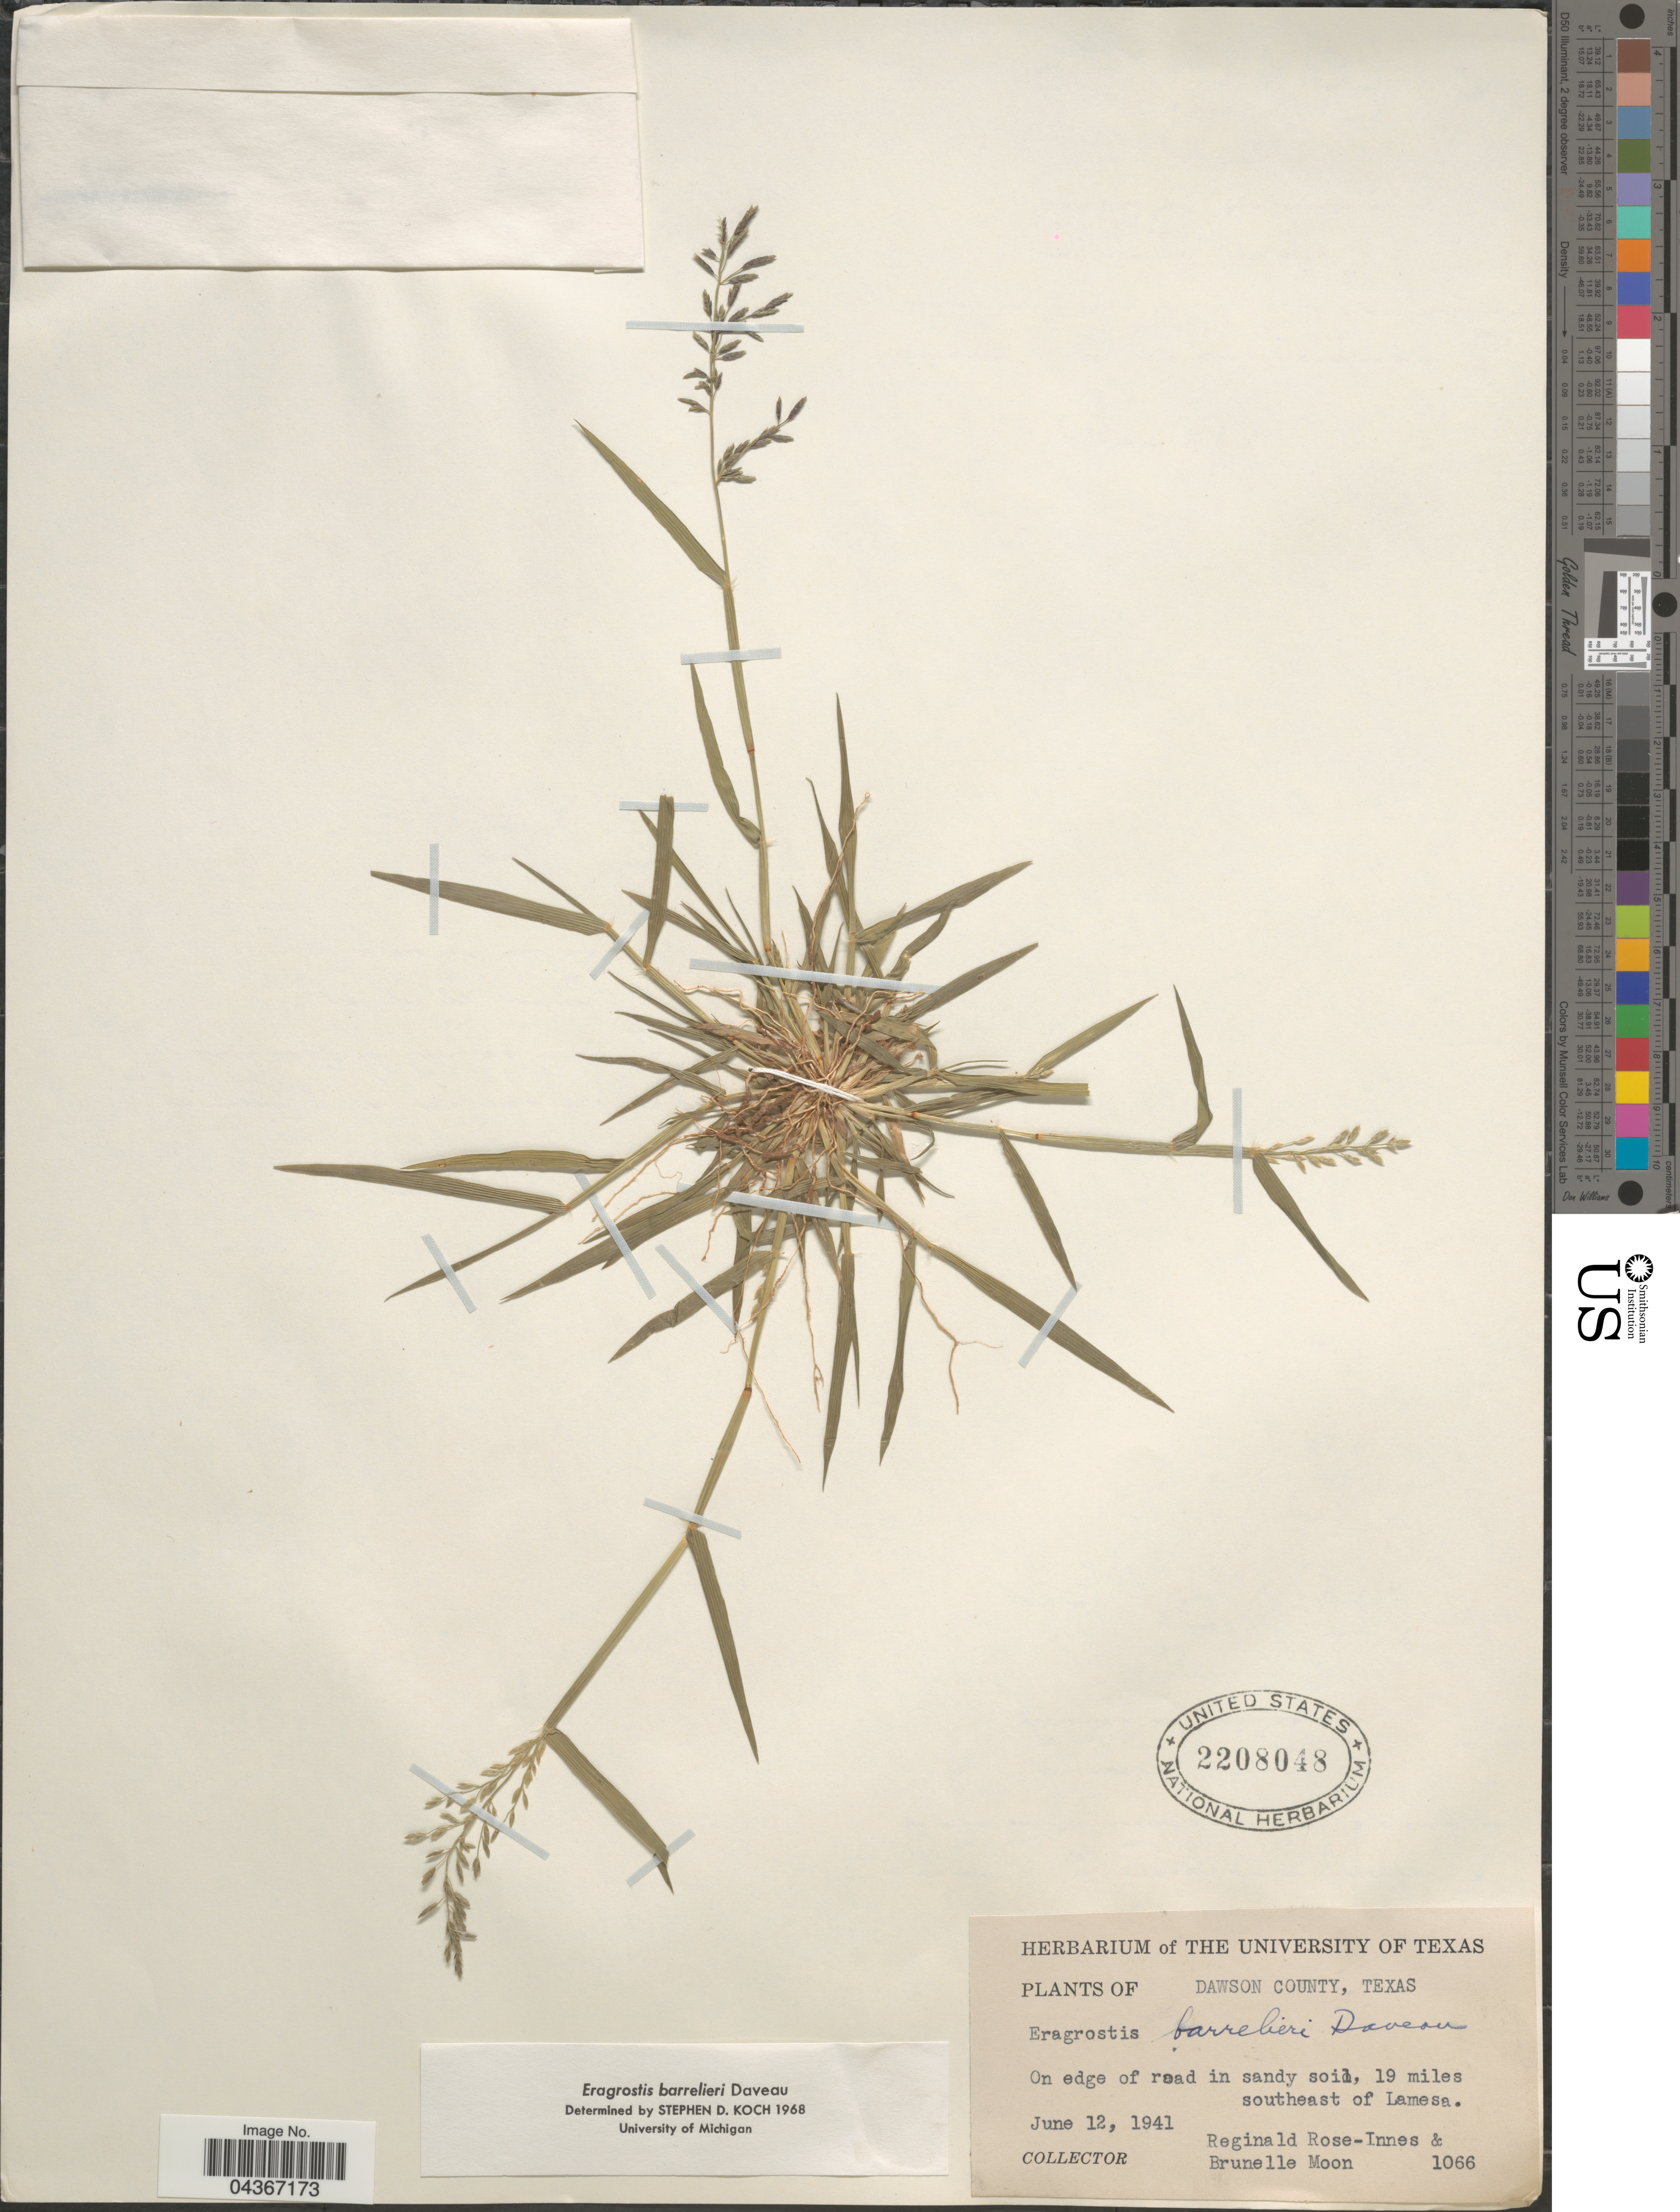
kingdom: Plantae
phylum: Tracheophyta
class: Liliopsida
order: Poales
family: Poaceae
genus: Eragrostis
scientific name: Eragrostis barrelieri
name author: Daveau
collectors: R. Rose-Innes & B. Moon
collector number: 1066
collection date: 1941-06-12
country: United States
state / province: Texas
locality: Dawson County. 19 miles southeast of Lamesa.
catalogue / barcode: US 2208048